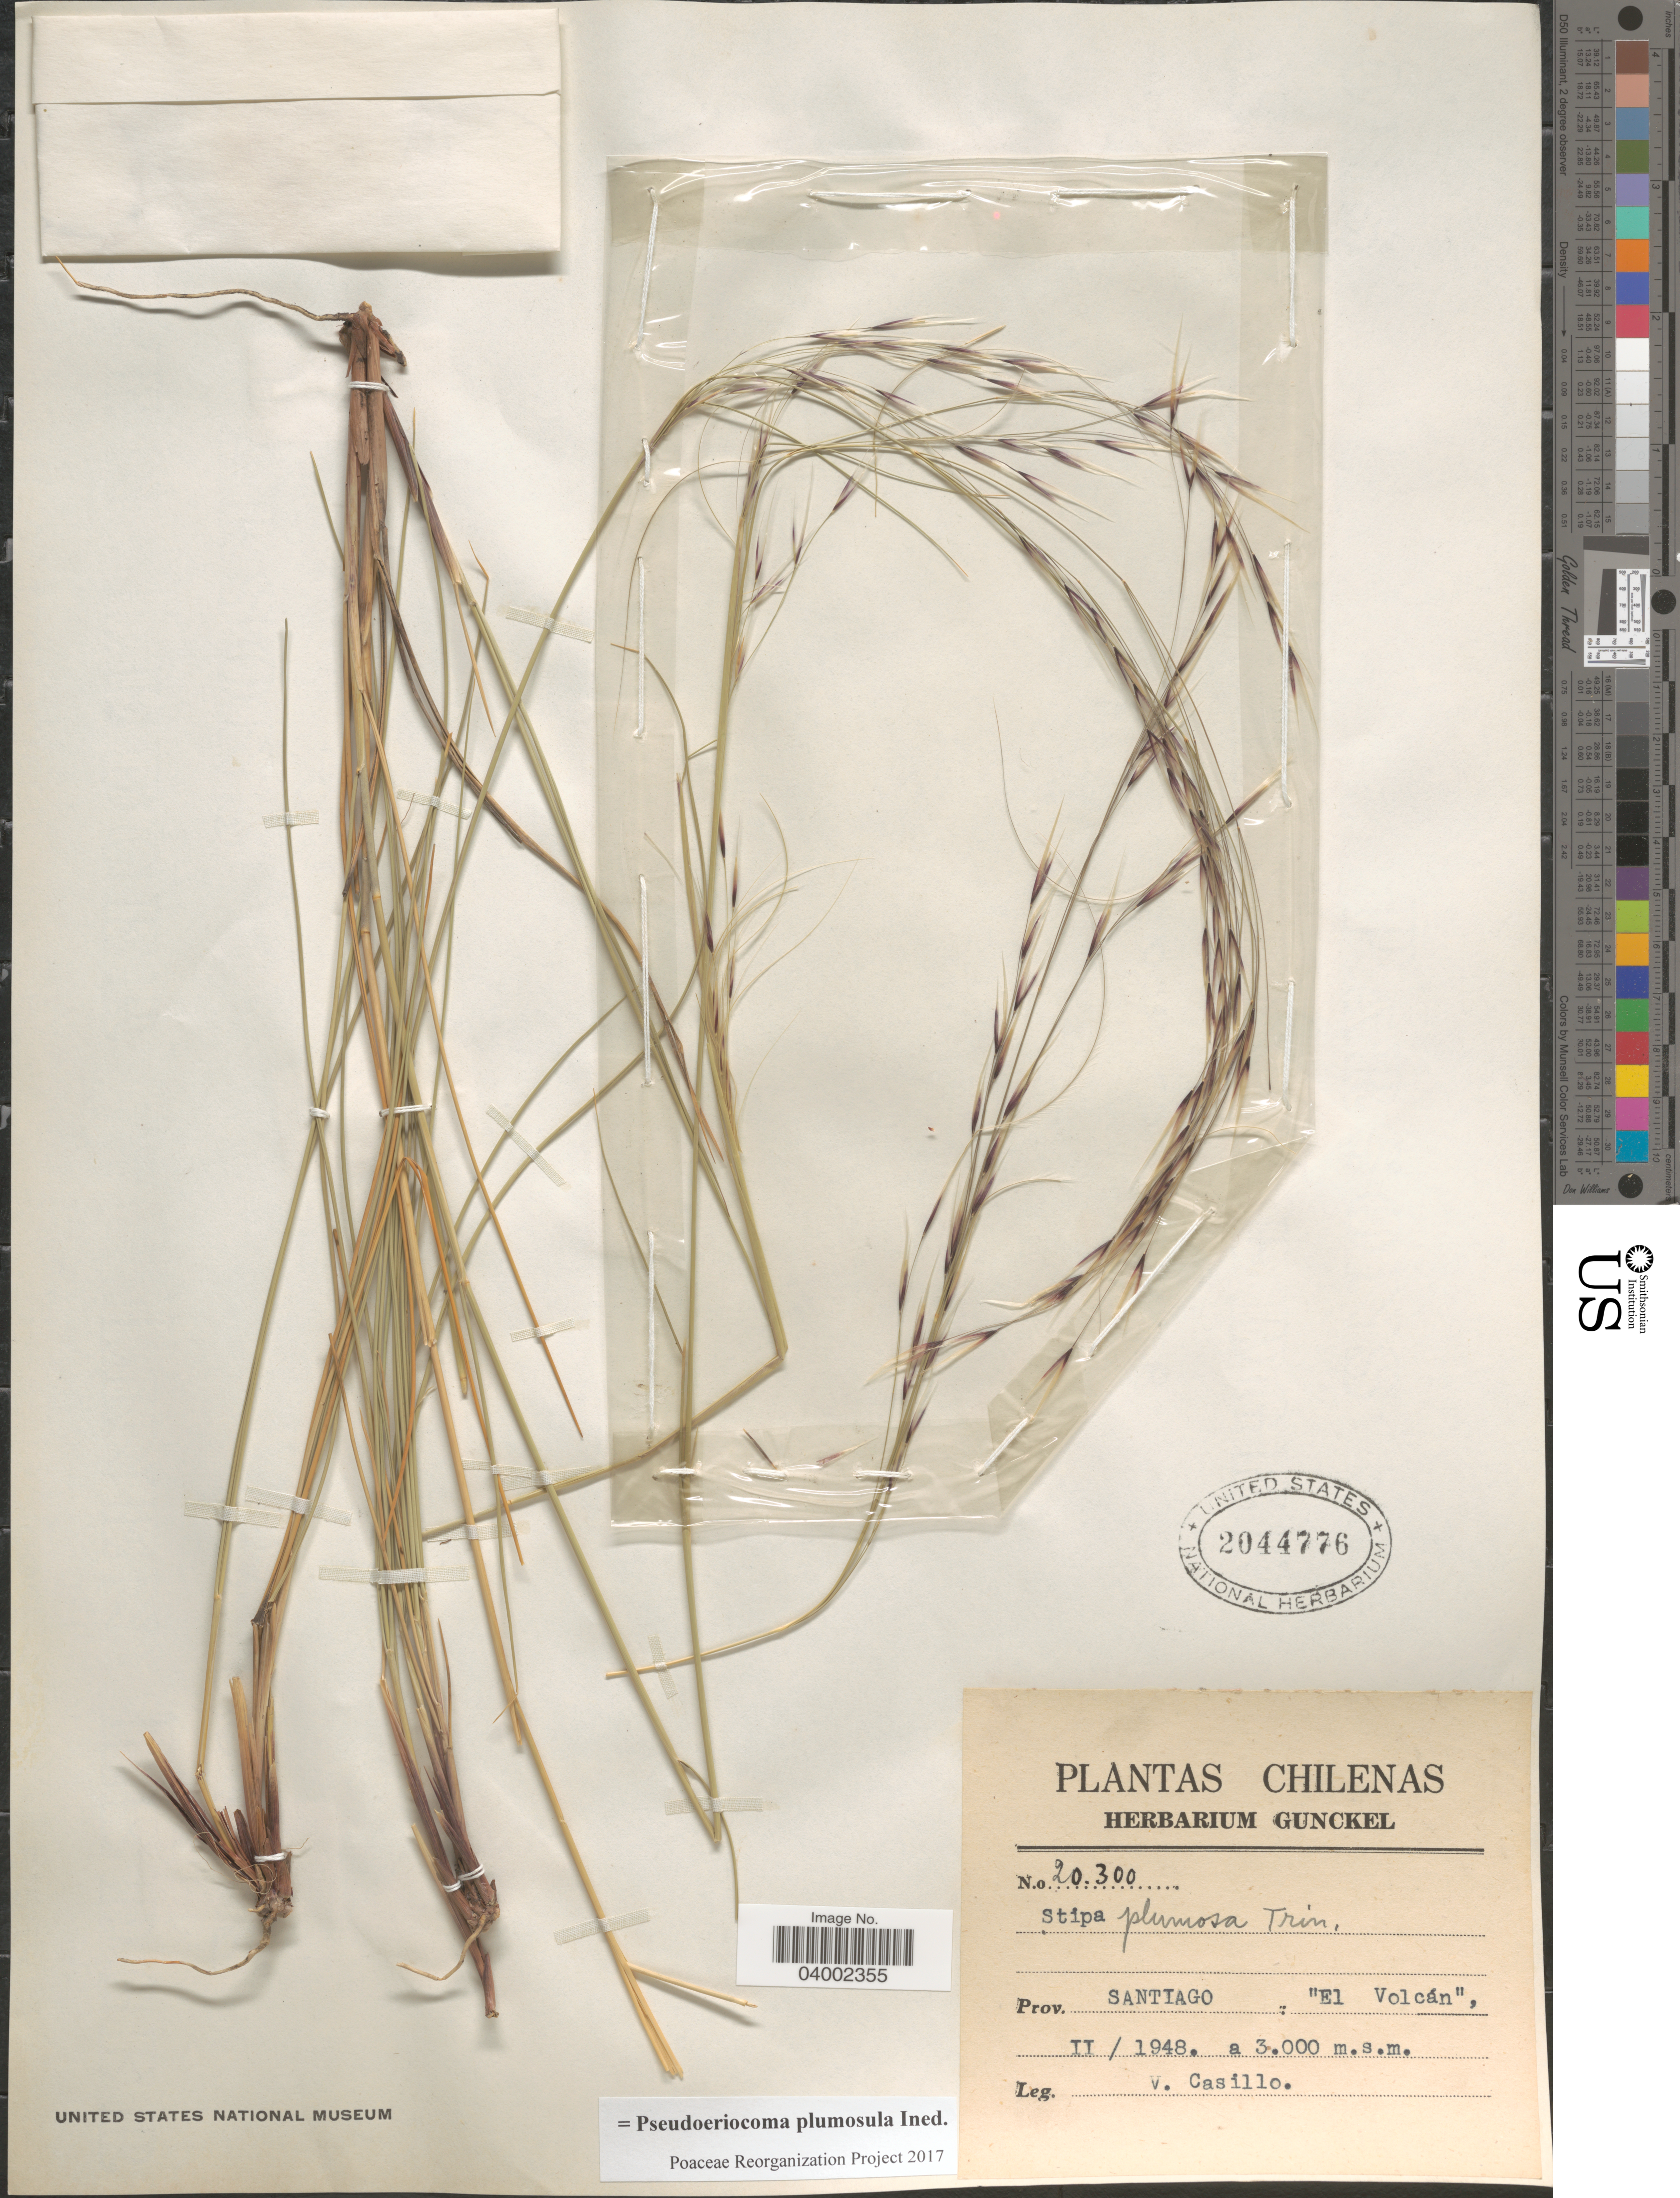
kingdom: Plantae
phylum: Tracheophyta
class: Liliopsida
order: Poales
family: Poaceae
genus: Pseudoeriocoma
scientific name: Pseudoeriocoma plumosula ined.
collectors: V. Casillo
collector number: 20300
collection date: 1948-02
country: Chile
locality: Prov. Santiago. "El Volcán".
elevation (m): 3000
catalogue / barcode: US 2044776